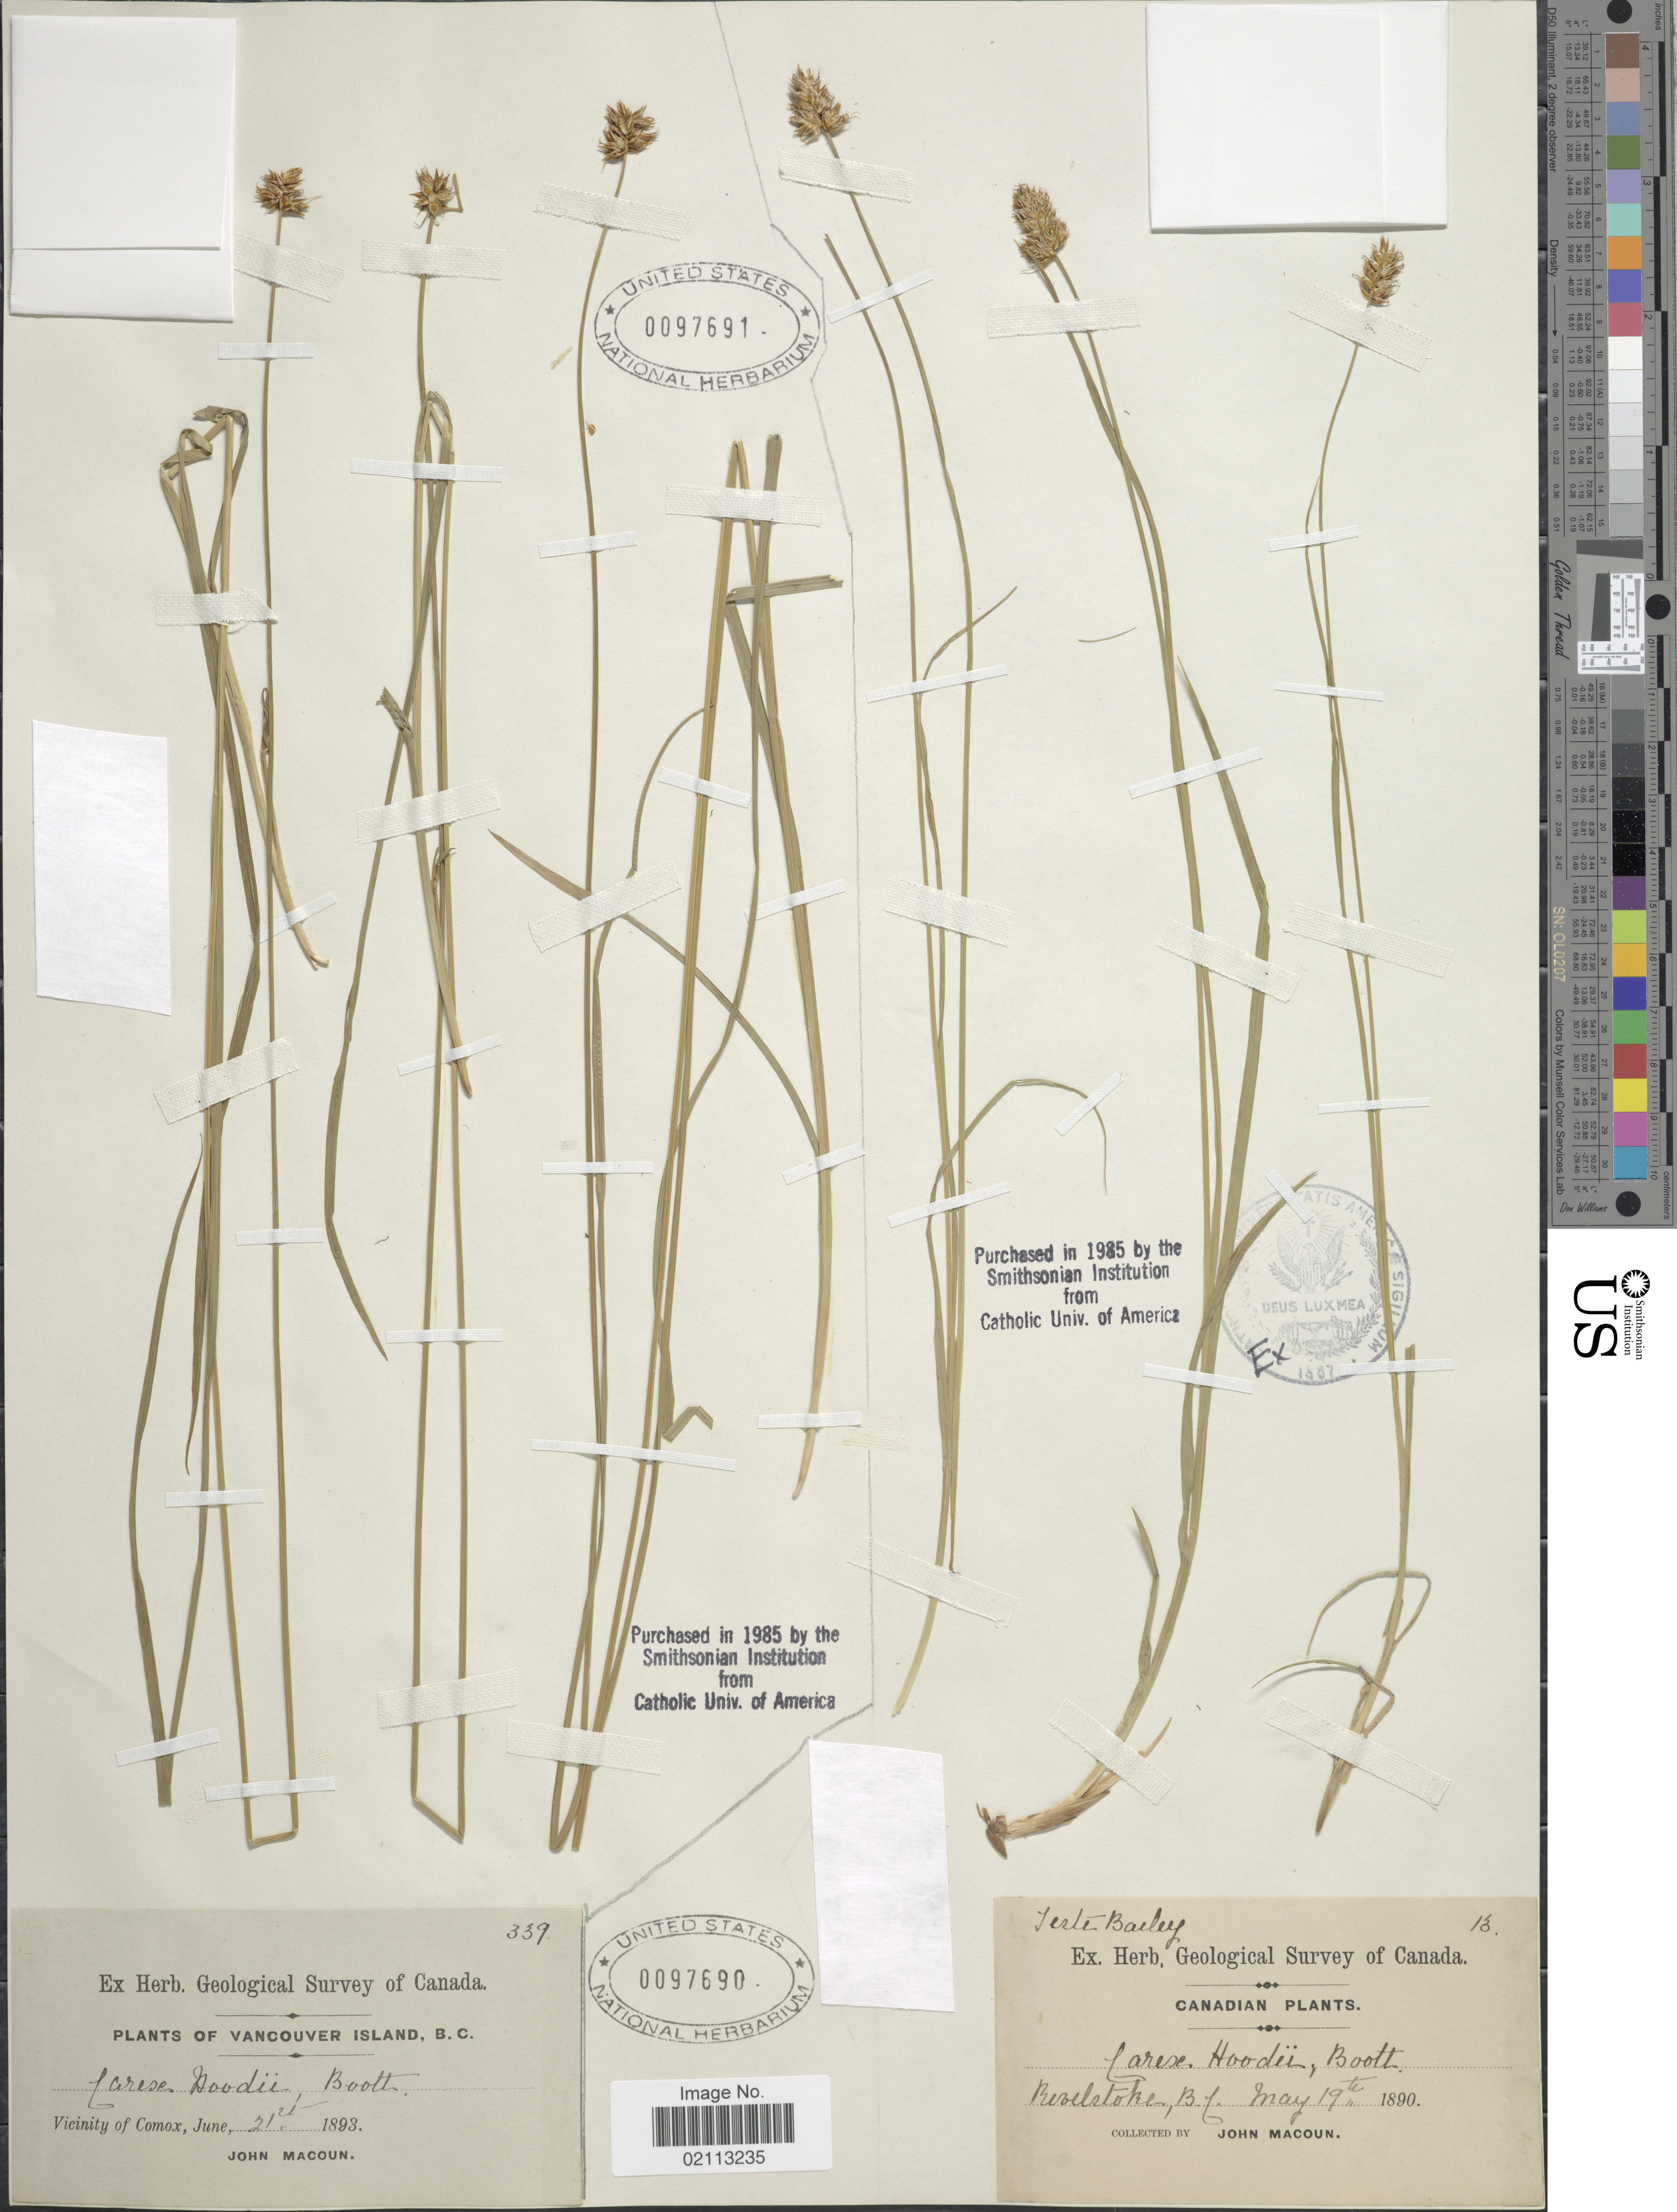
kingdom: Plantae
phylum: Tracheophyta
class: Liliopsida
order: Poales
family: Cyperaceae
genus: Carex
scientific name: Carex hoodii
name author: Boott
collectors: J. Macoun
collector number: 339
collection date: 1893-06-21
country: Canada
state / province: British Columbia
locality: Vancouver Island, Vicinity of Comox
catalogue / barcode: US 97690